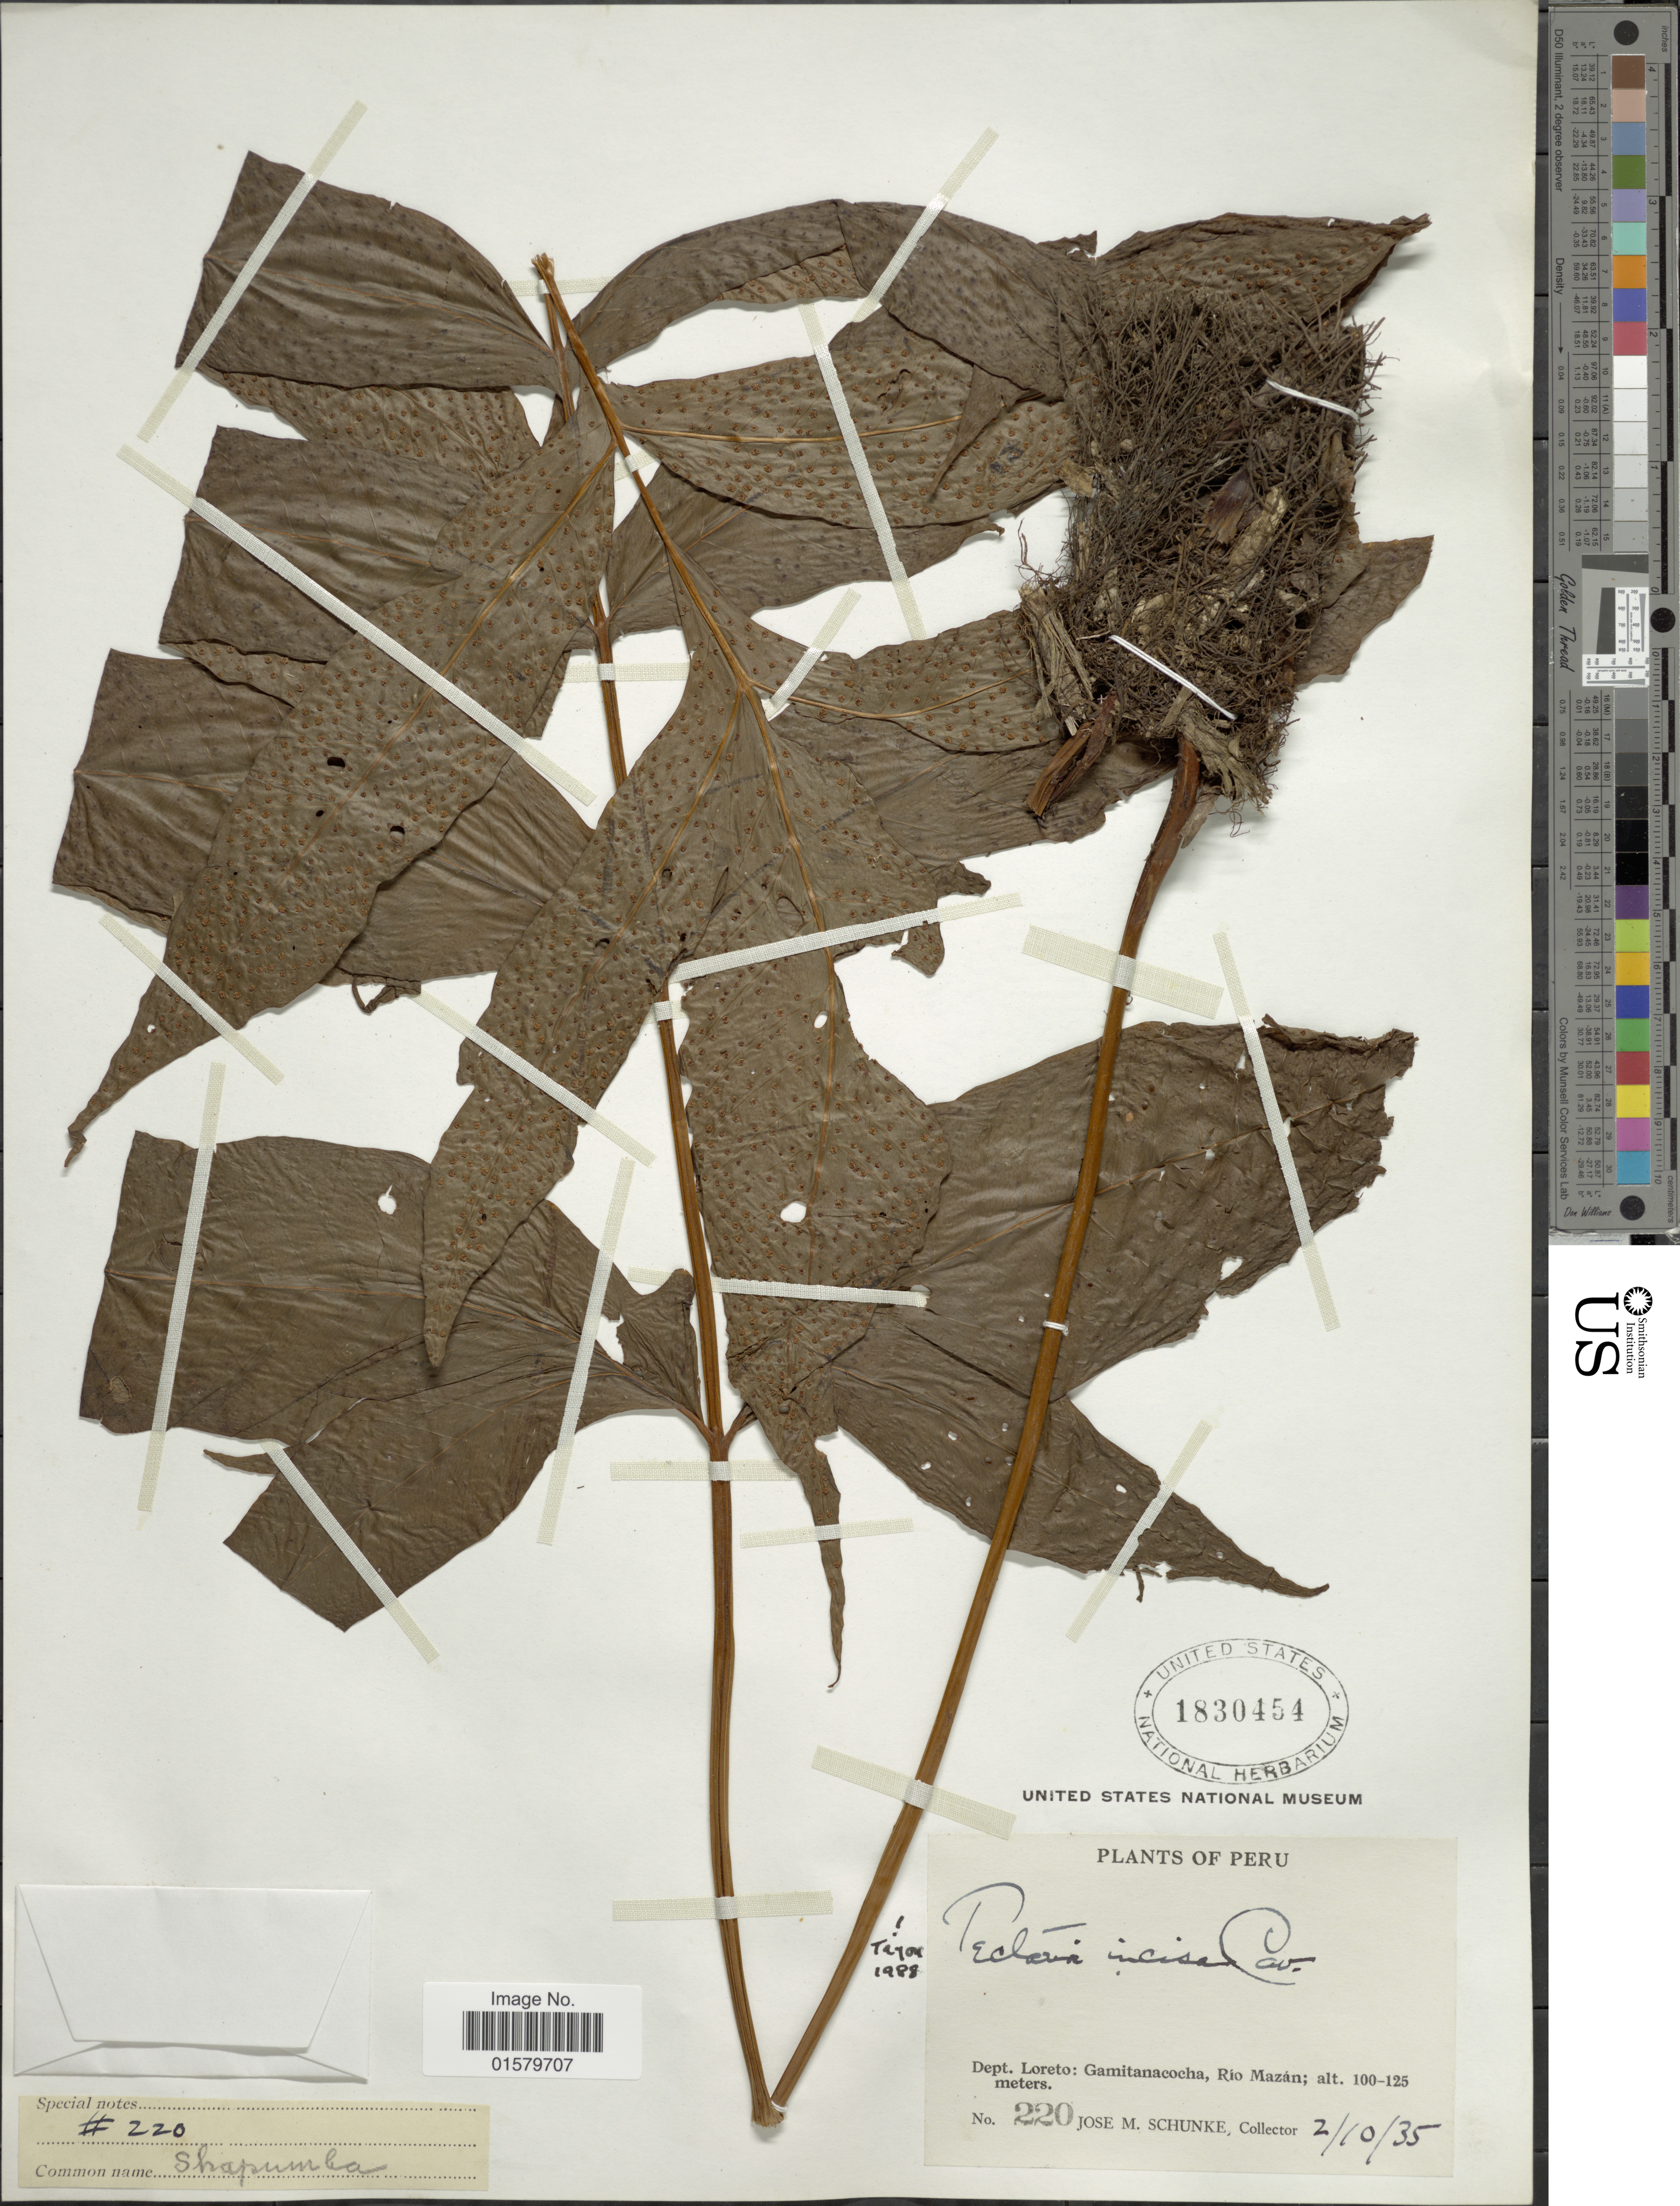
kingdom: Plantae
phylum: Tracheophyta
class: Polypodiopsida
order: Polypodiales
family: Tectariaceae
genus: Tectaria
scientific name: Tectaria incisa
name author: Cav.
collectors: J. M. Schunke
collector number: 220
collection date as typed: Transcribed d/m/y: 2/10/35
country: Peru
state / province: Loreto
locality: Gamitanacocha, Rio Mazan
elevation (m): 100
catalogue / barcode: US 1830454